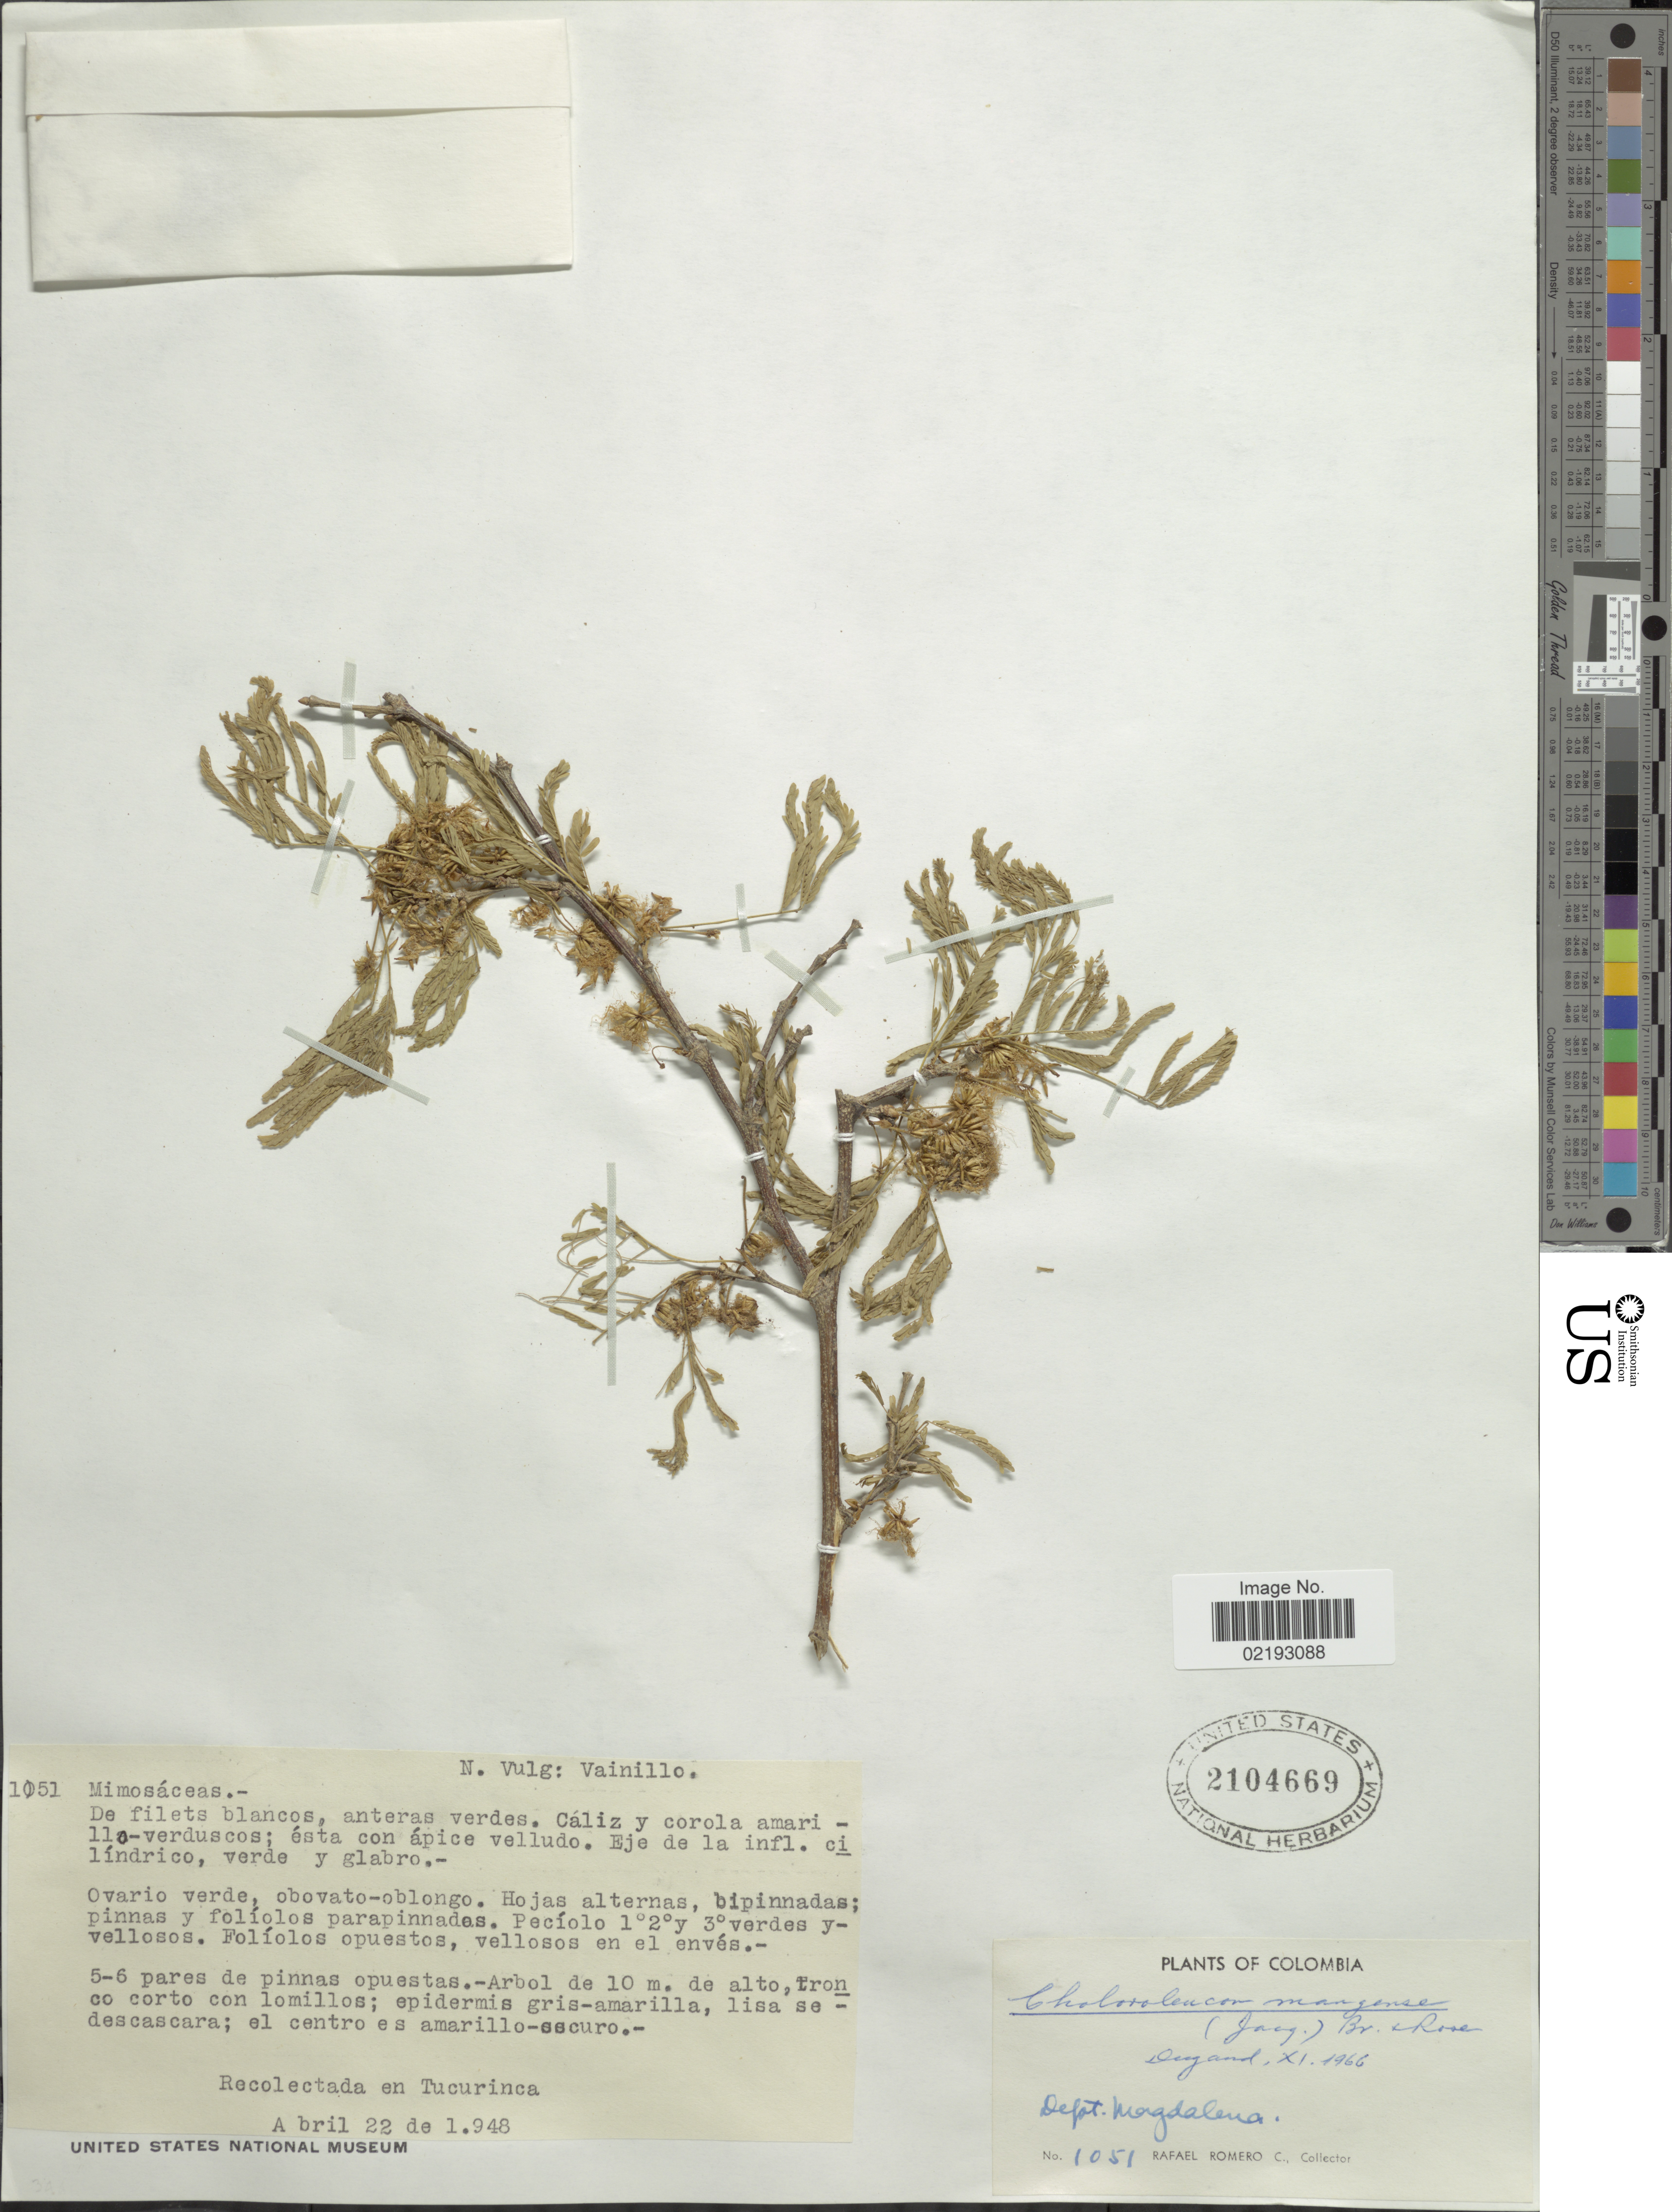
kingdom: Plantae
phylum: Tracheophyta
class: Magnoliopsida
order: Fabales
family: Fabaceae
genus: Chloroleucon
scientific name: Chloroleucon mangense var. mangense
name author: (Jacq.) Britton & Rose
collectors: R. Romero Castañeda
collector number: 1051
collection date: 1948-04-22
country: Colombia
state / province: Magdalena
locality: Tucurinca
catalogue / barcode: US 2104669